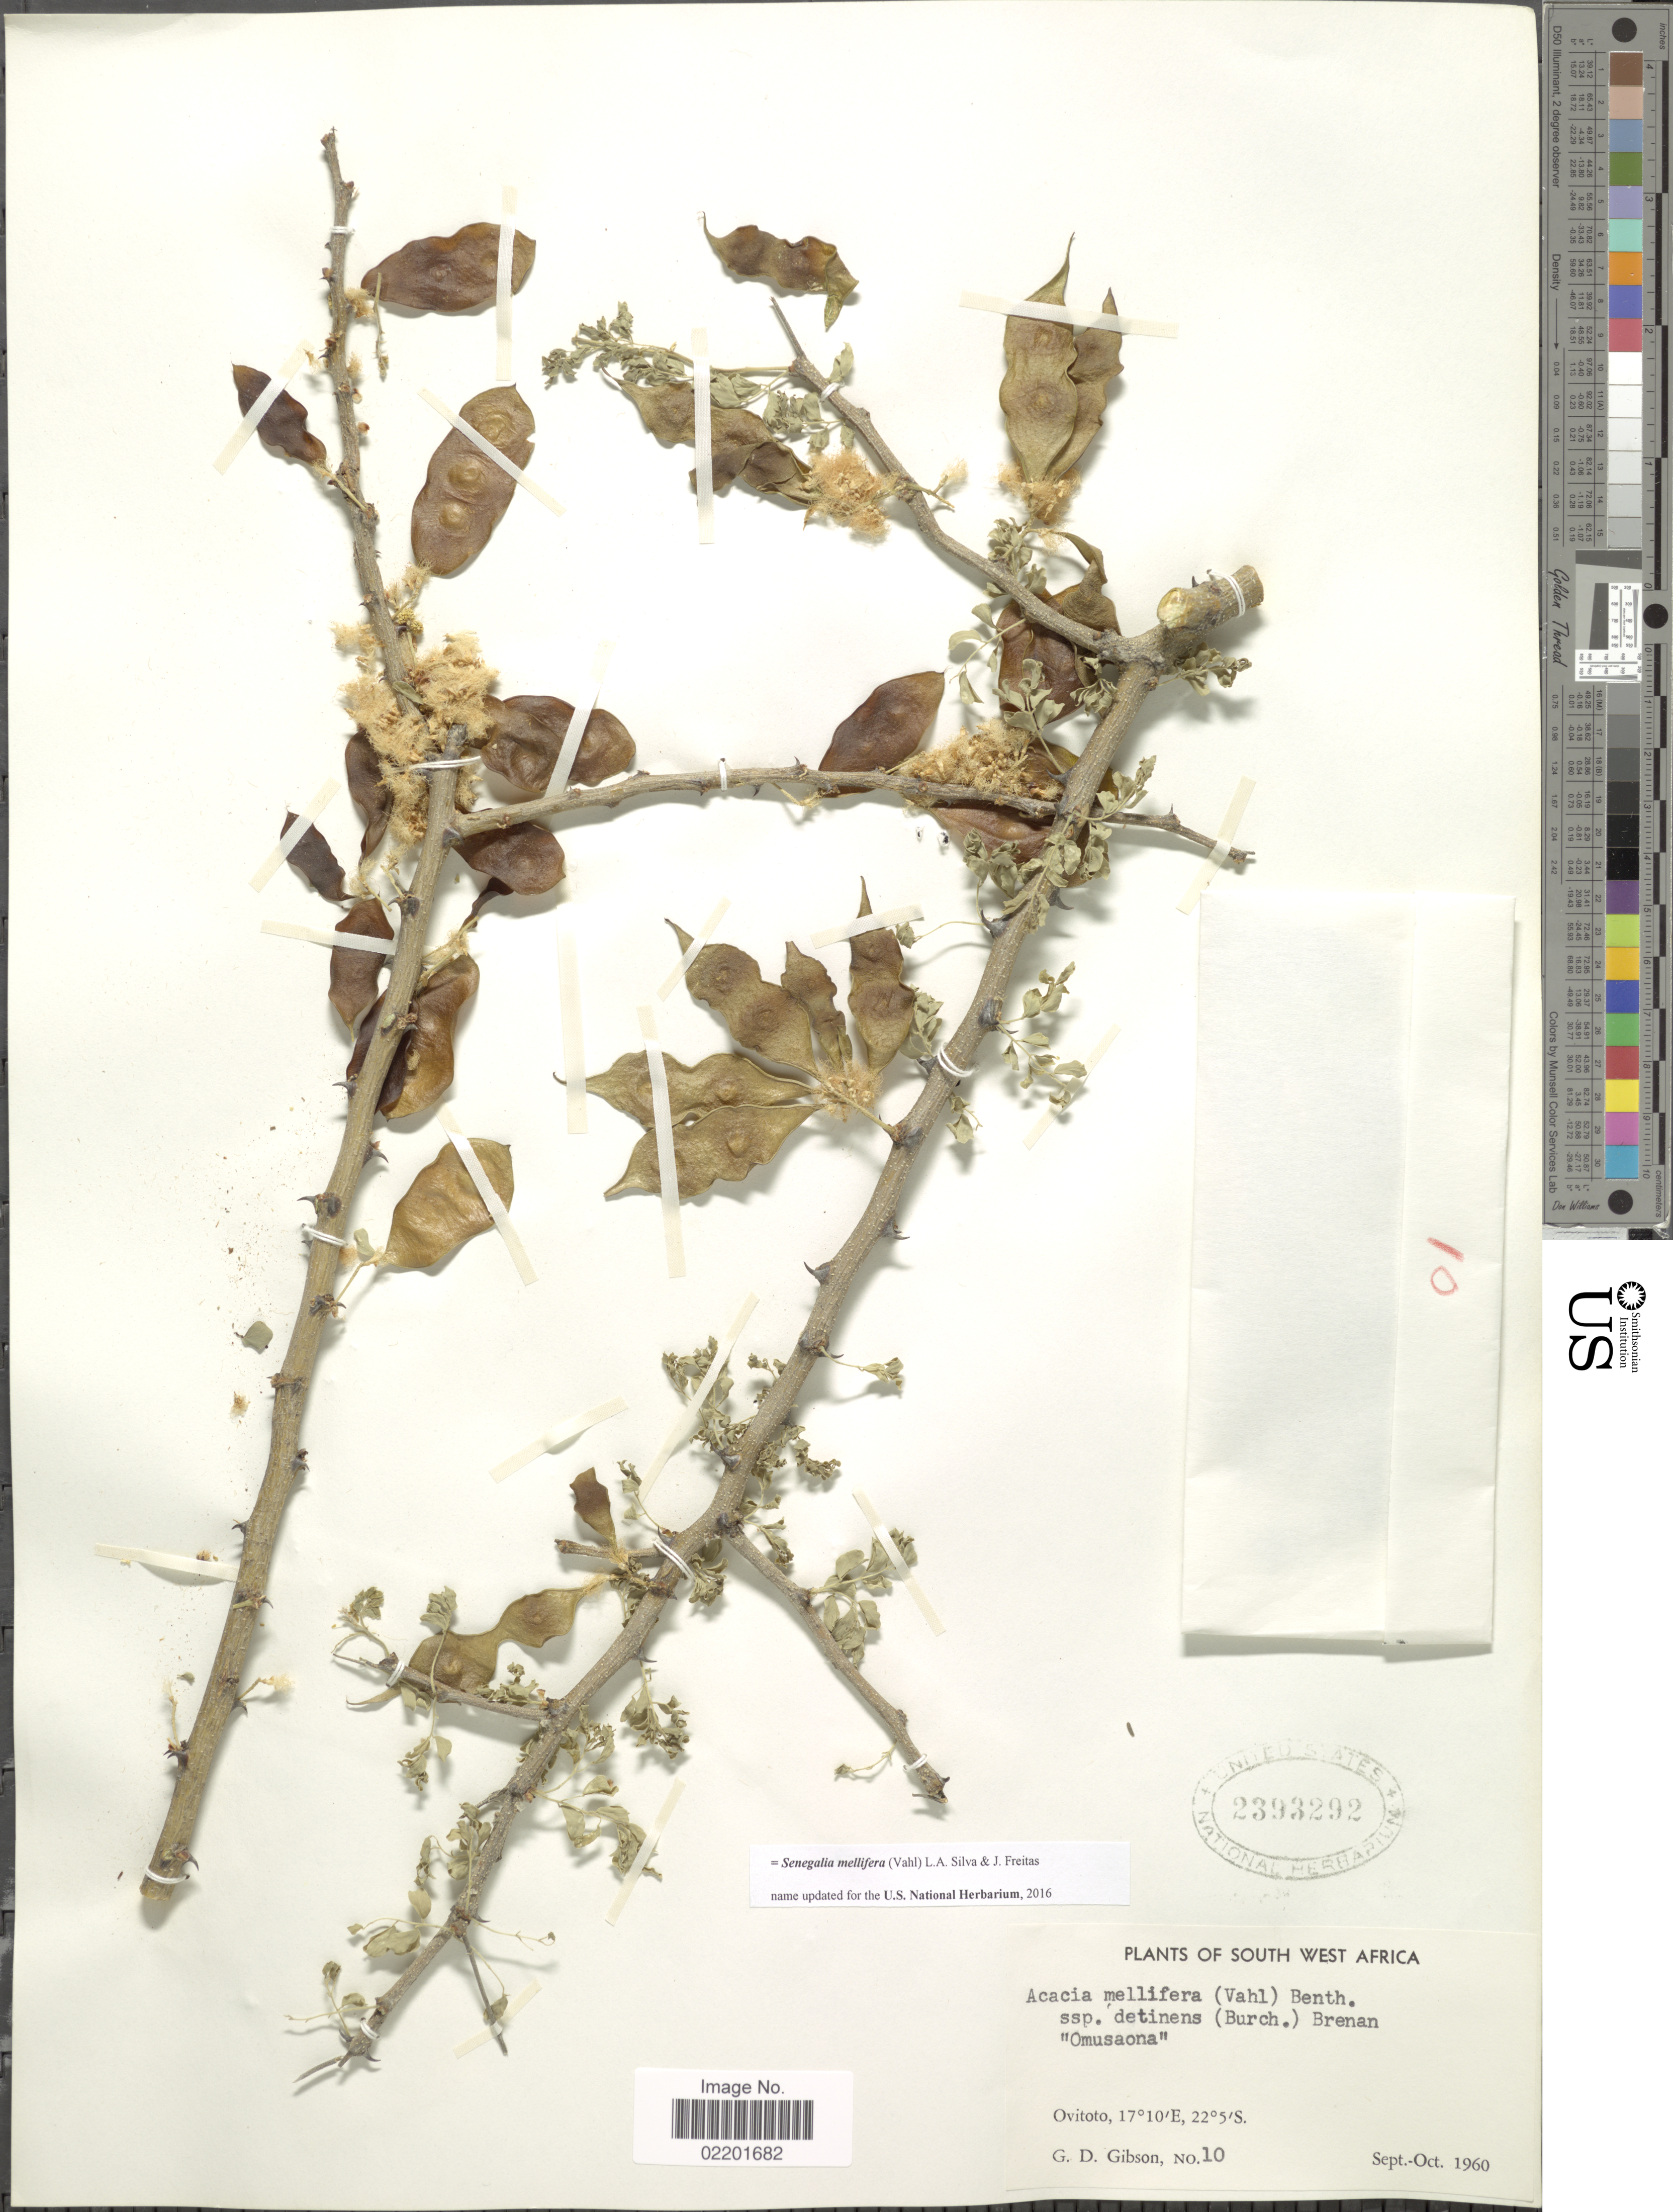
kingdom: Plantae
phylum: Tracheophyta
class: Magnoliopsida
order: Fabales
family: Fabaceae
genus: Senegalia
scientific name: Senegalia mellifera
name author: (Vahl) Seigler & Ebinger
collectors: G. D. Gibson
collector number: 10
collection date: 1960-09/1960-10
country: Namibia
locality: South West Africa, Ovitoto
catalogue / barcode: US 2393292